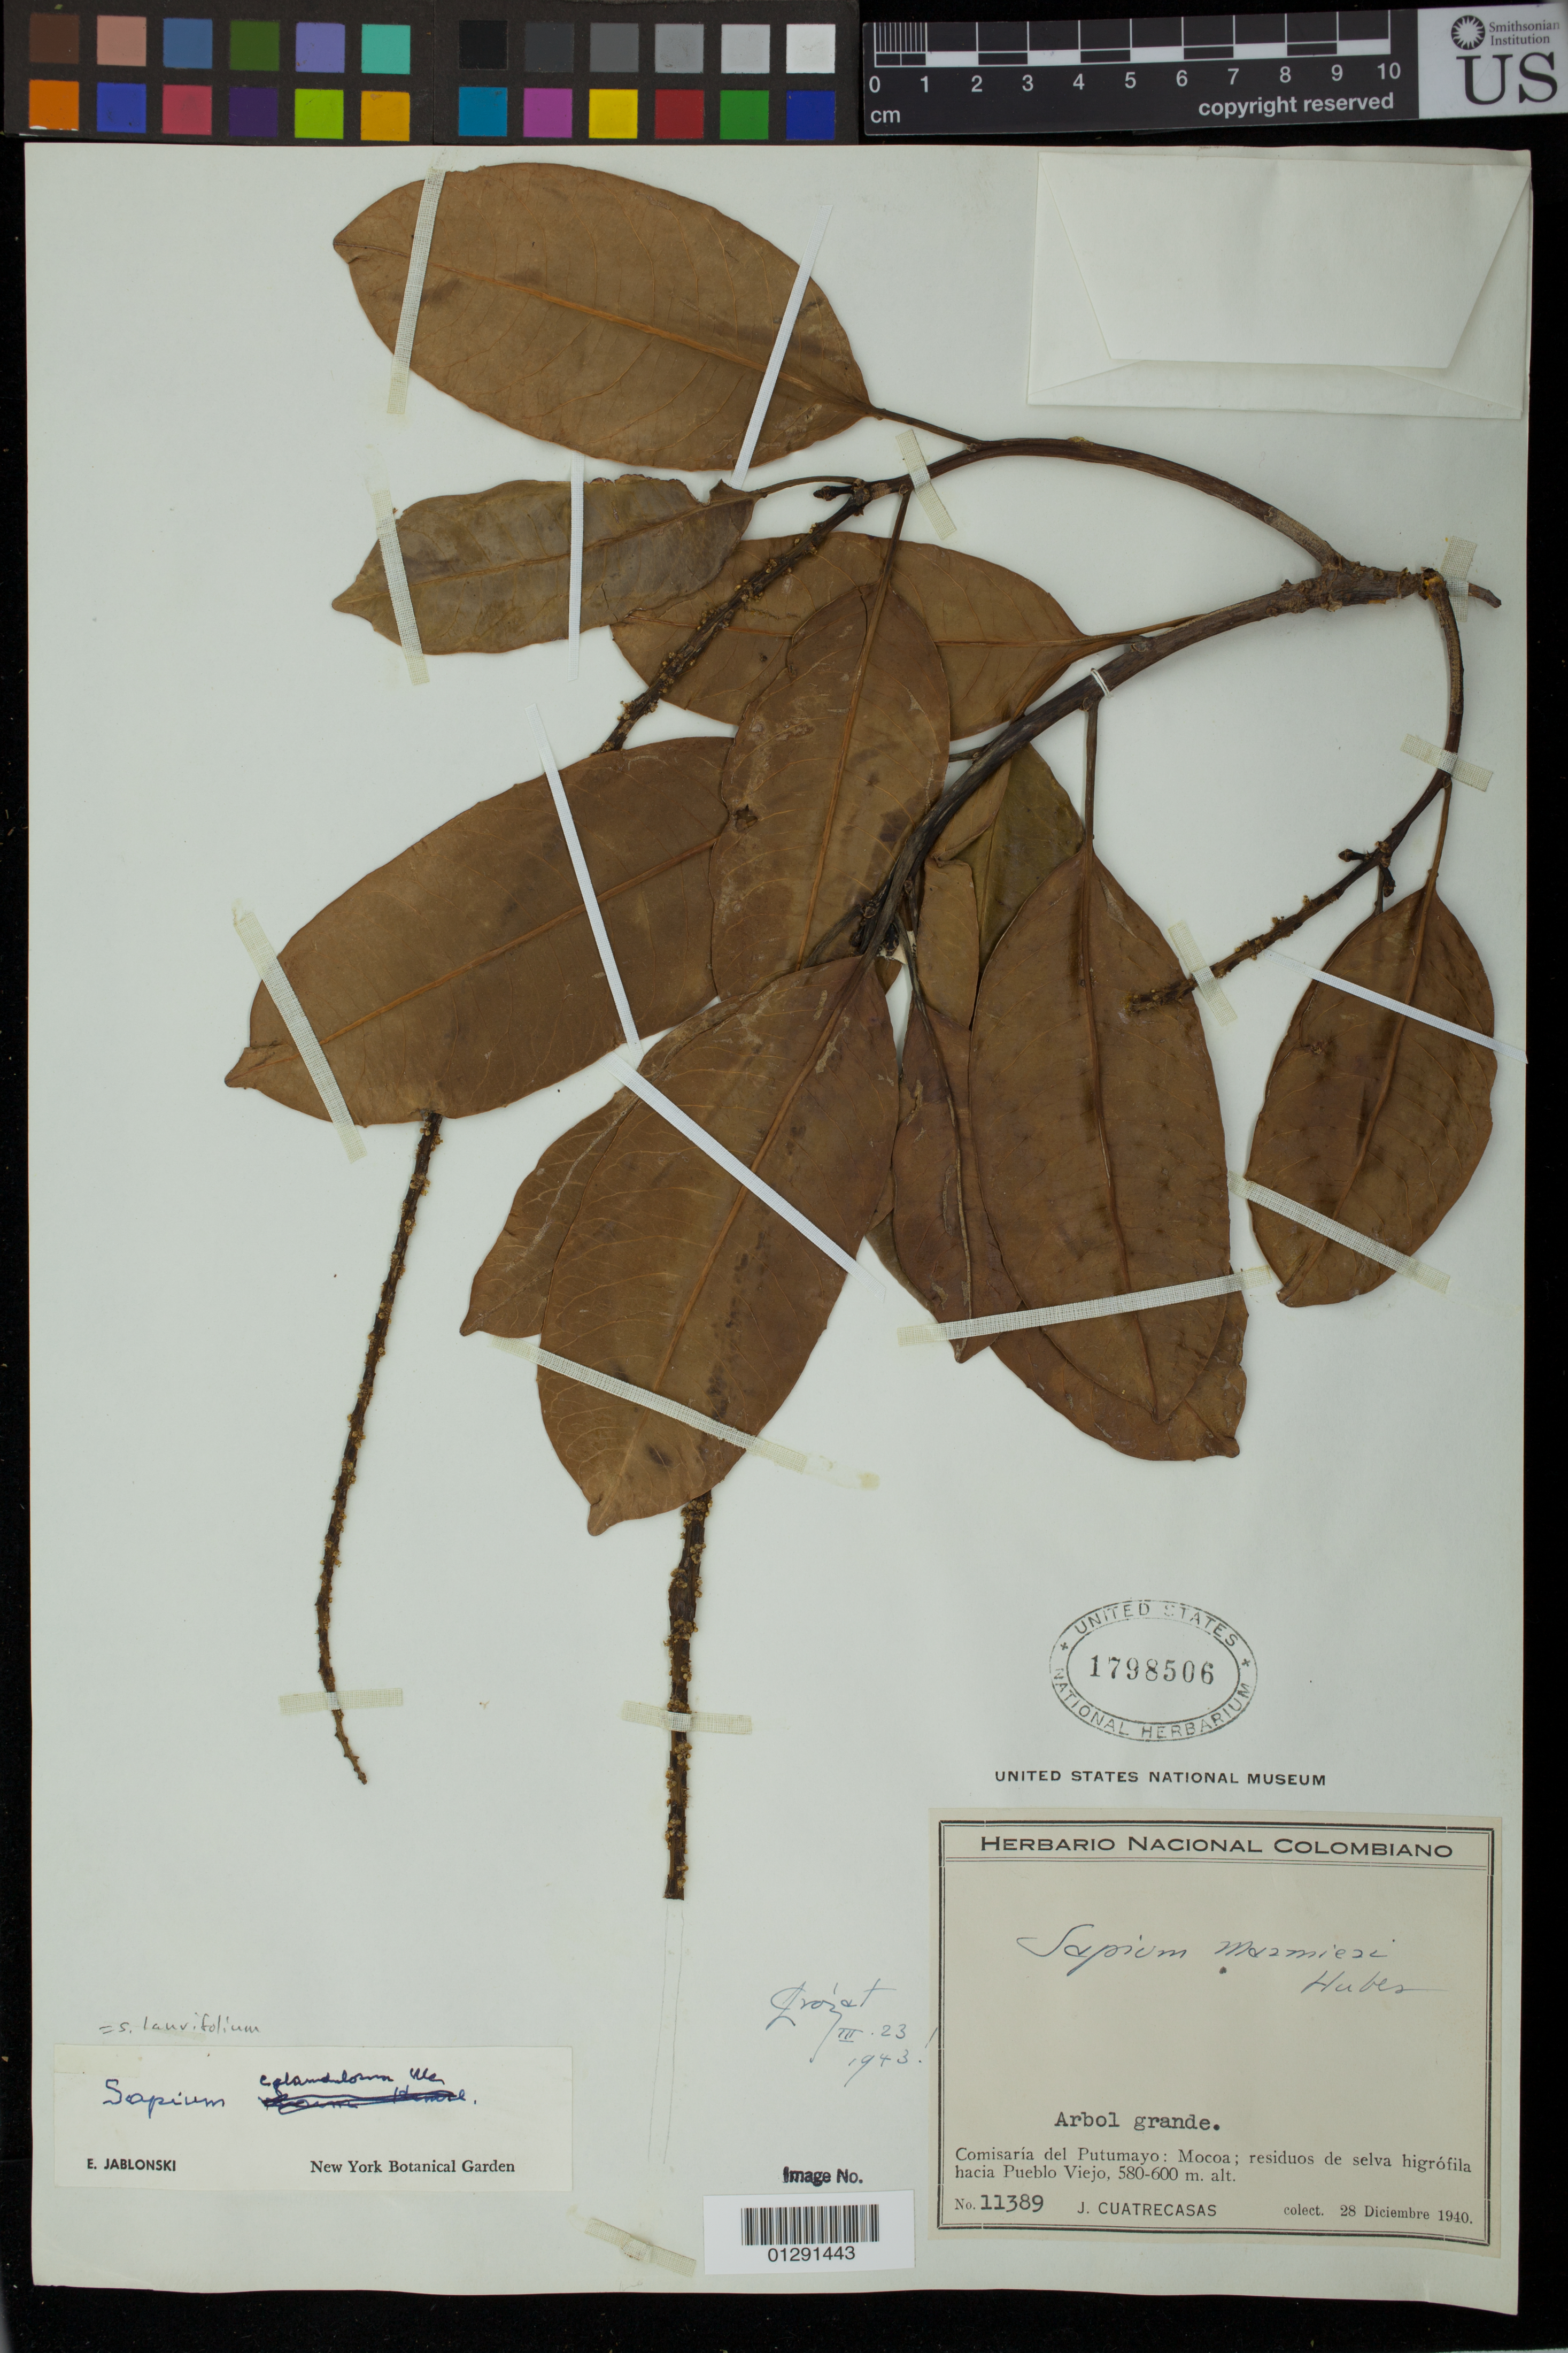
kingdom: Plantae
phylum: Tracheophyta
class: Magnoliopsida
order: Malpighiales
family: Euphorbiaceae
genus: Sapium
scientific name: Sapium lauriflorum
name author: (A. Rich.) Griseb.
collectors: J. Cuatrecasas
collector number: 11389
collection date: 1940-12-28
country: Colombia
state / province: Putumayo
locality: Pueblo Viejo, Mocoa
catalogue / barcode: US 1798506